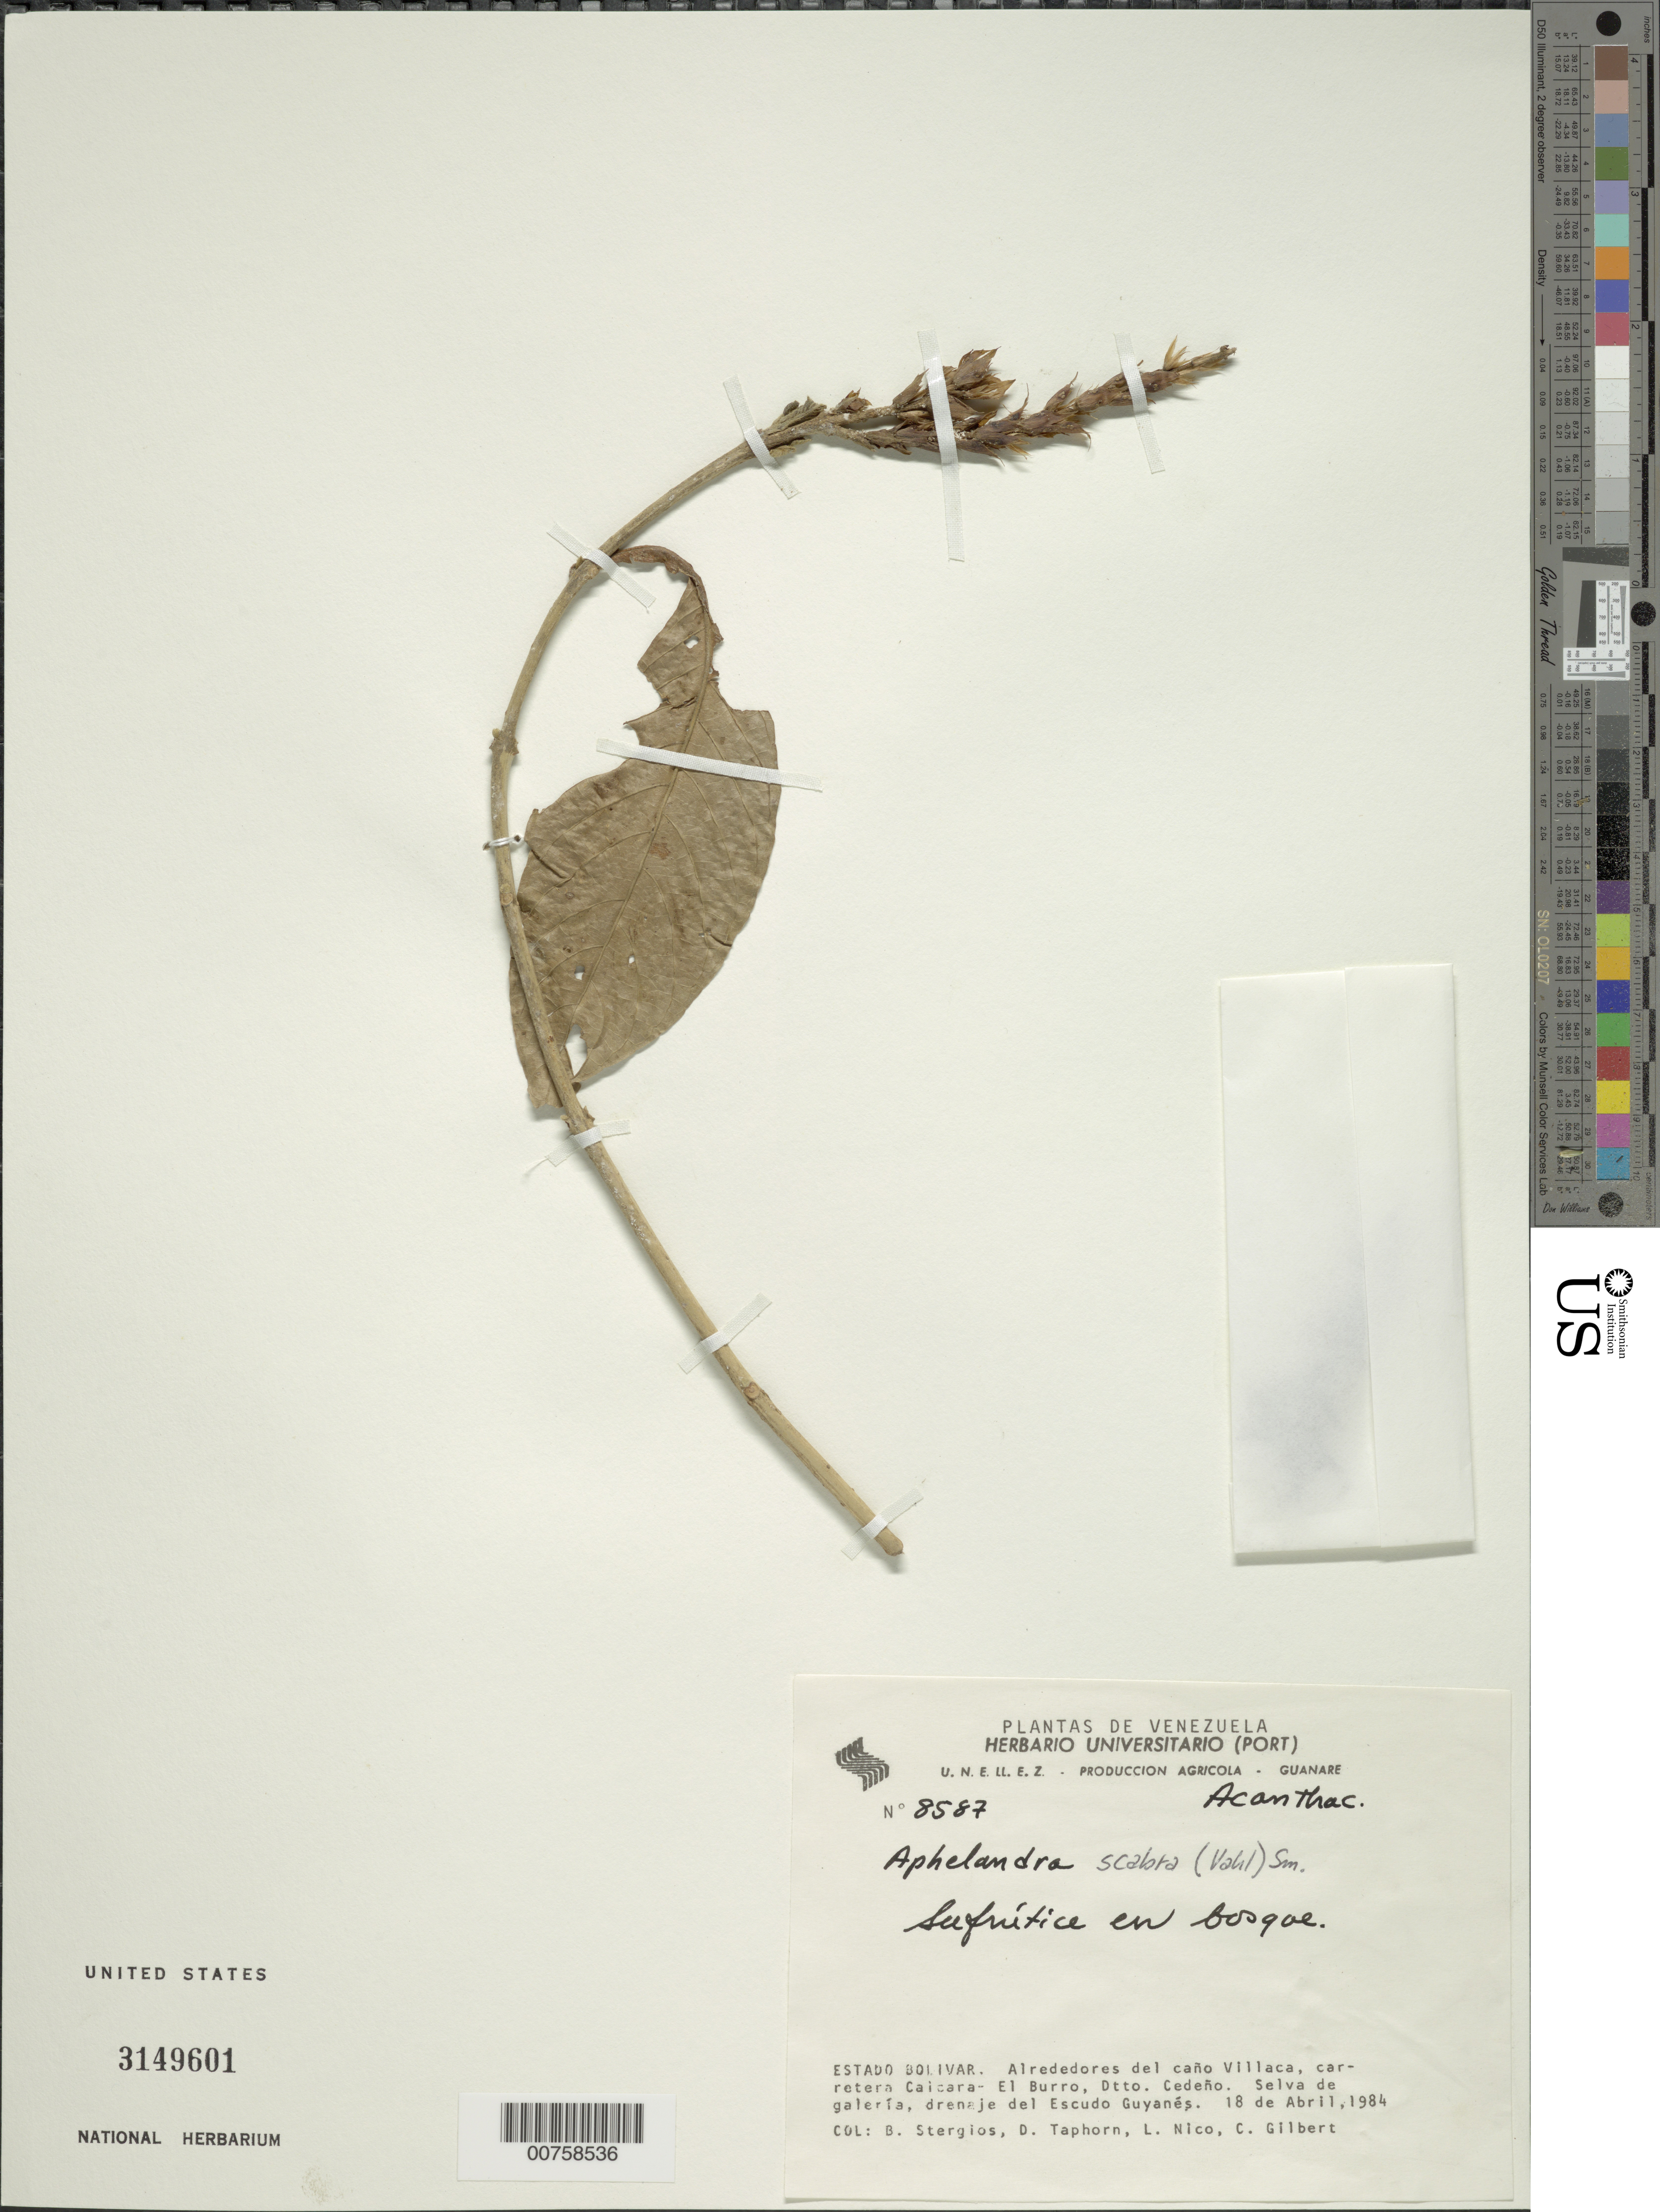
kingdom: Plantae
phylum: Tracheophyta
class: Magnoliopsida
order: Lamiales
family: Acanthaceae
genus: Aphelandra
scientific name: Aphelandra scabra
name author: (Vahl) Sm.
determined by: Wasshausen, Dieter C., (BOT), Smithsonian Institution - National Museum of Natural History (UNITED STATES)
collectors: B. G. Stergios, D. Taphorn, L. Nico & C. Gilbert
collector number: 8587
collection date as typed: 18-Apr-84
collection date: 1984-04-18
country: Venezuela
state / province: Bolívar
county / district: Cedeño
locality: Caño Villaca, carretera Caicara-El Burro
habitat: Bosque, selva de galeria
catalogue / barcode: US 3149601